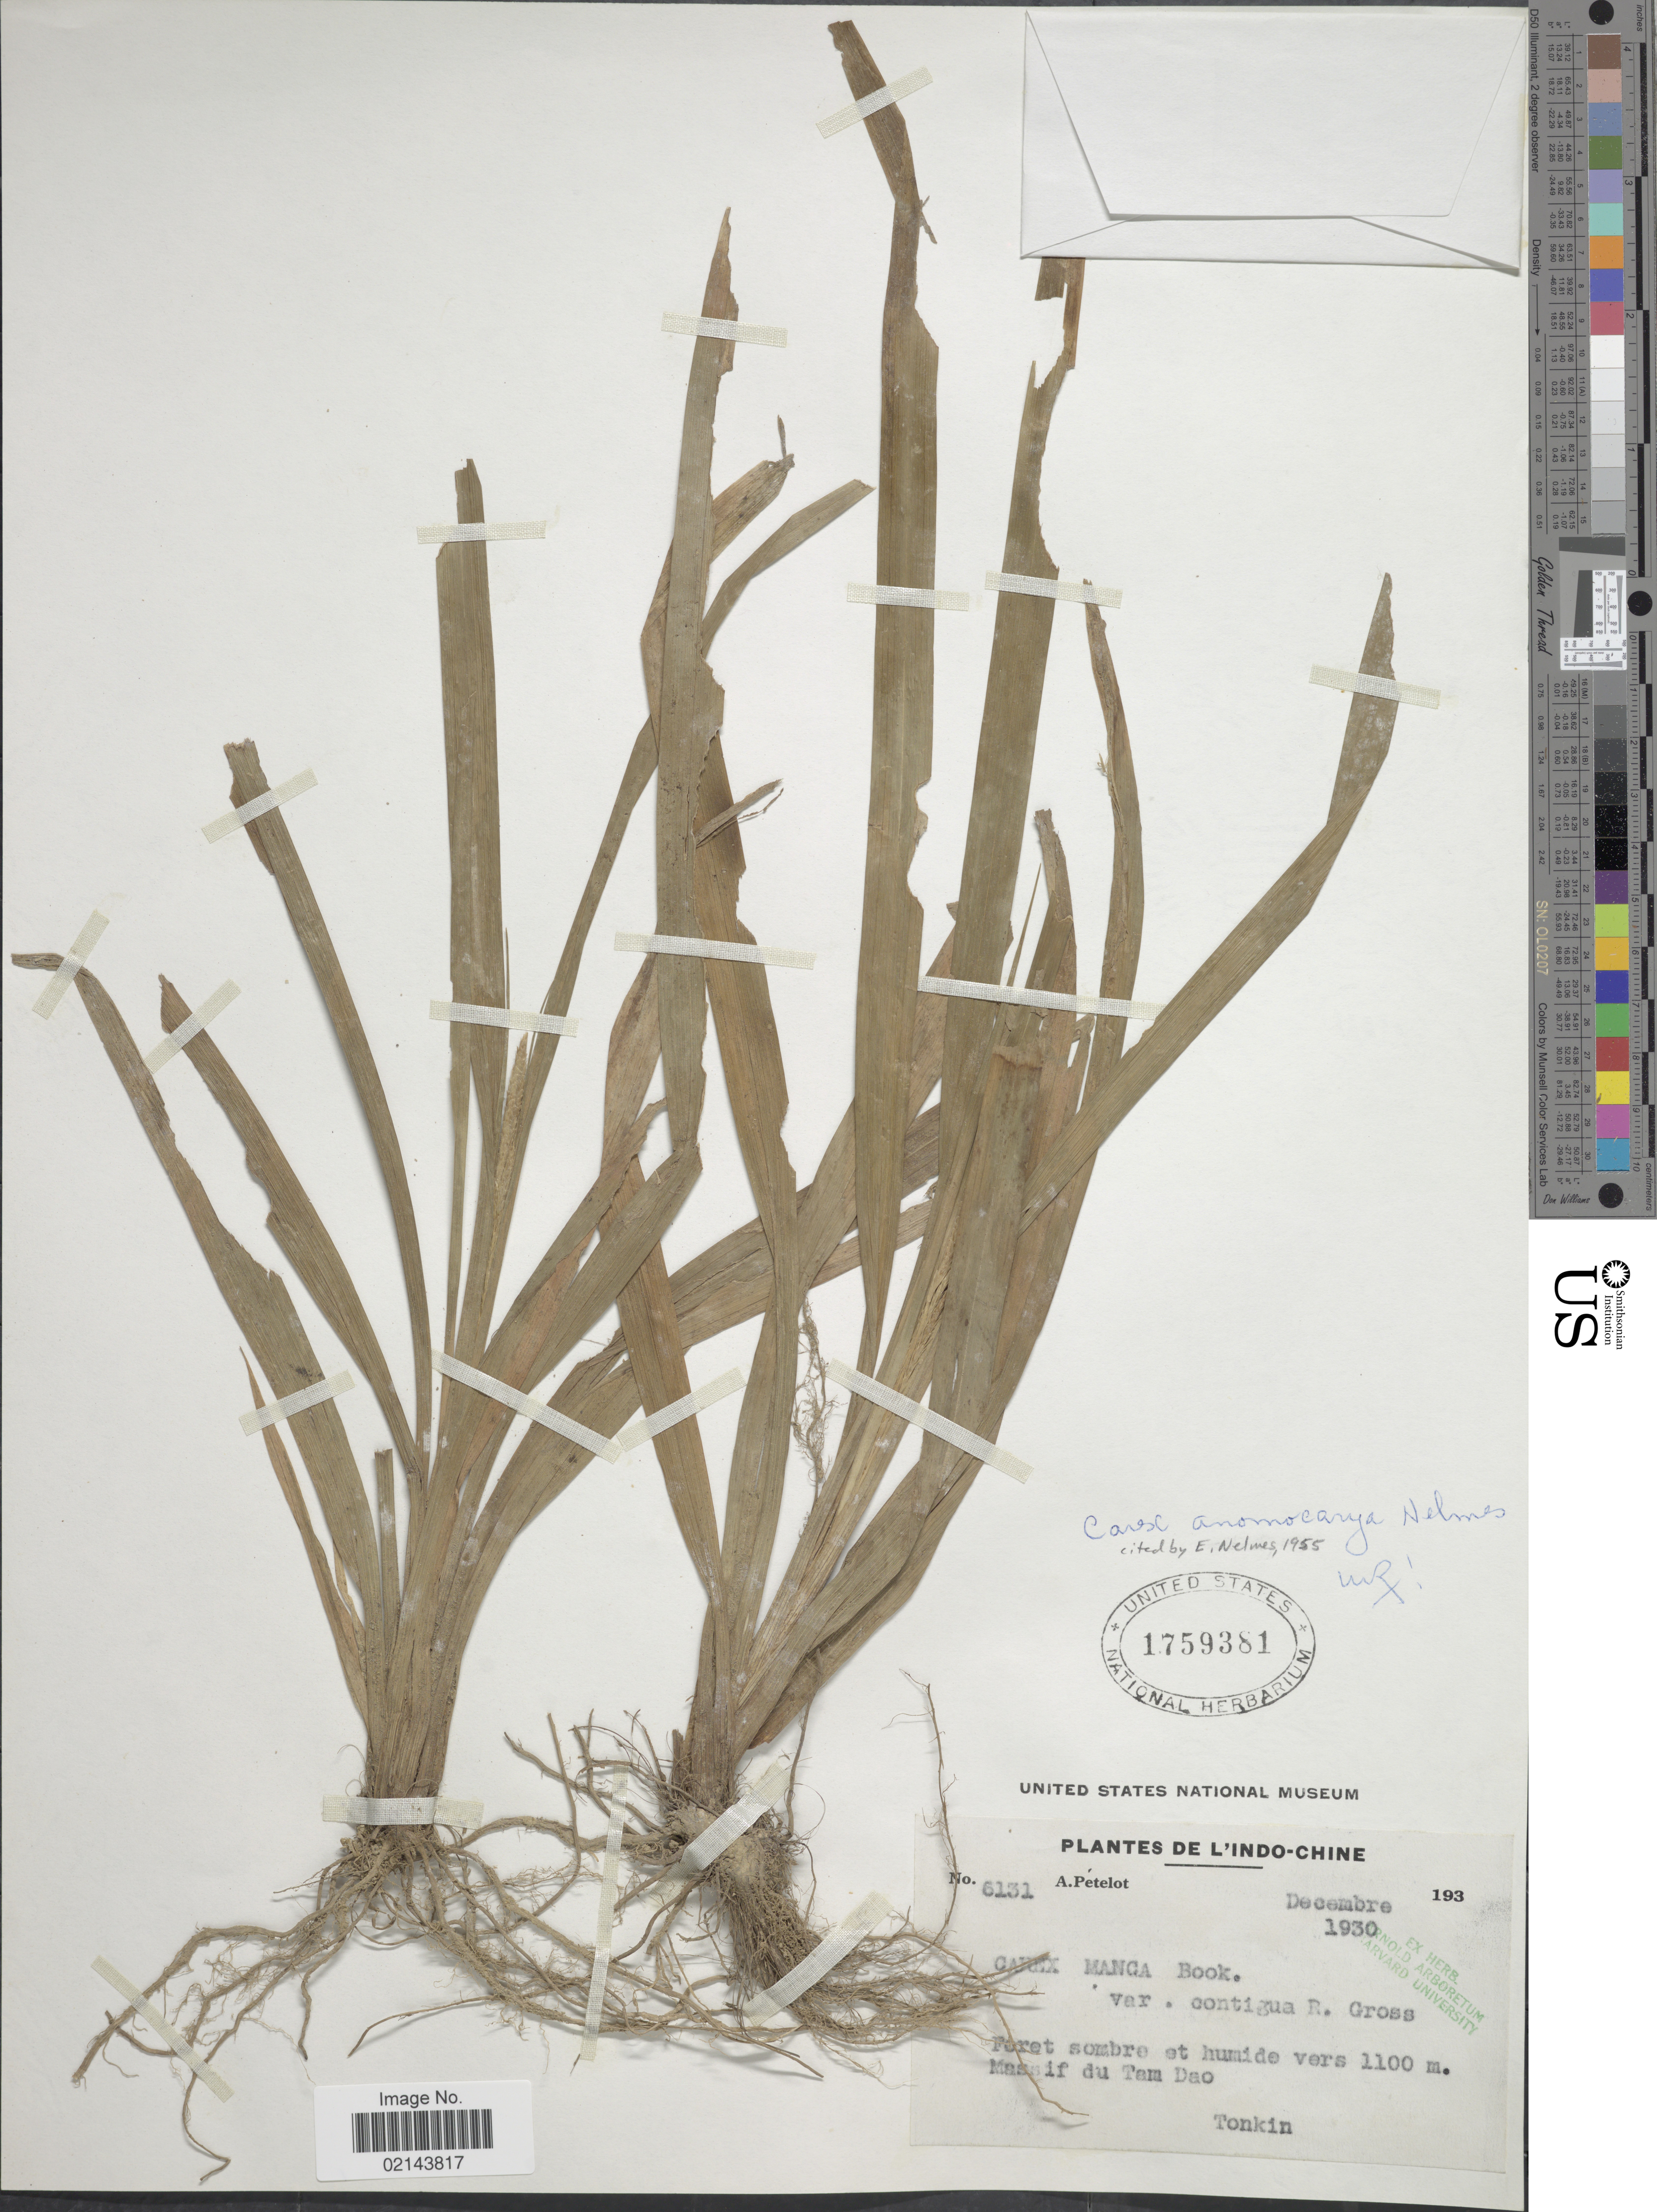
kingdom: Plantae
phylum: Tracheophyta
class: Liliopsida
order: Poales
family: Cyperaceae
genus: Carex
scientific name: Carex anomocarya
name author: Nelmes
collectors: A. Petelot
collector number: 6131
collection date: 1930-12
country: Vietnam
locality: Indo-Chine. Tonkin. Foret sombre et humide. Massif du Tam Dao.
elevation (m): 1100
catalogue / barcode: US 1759381